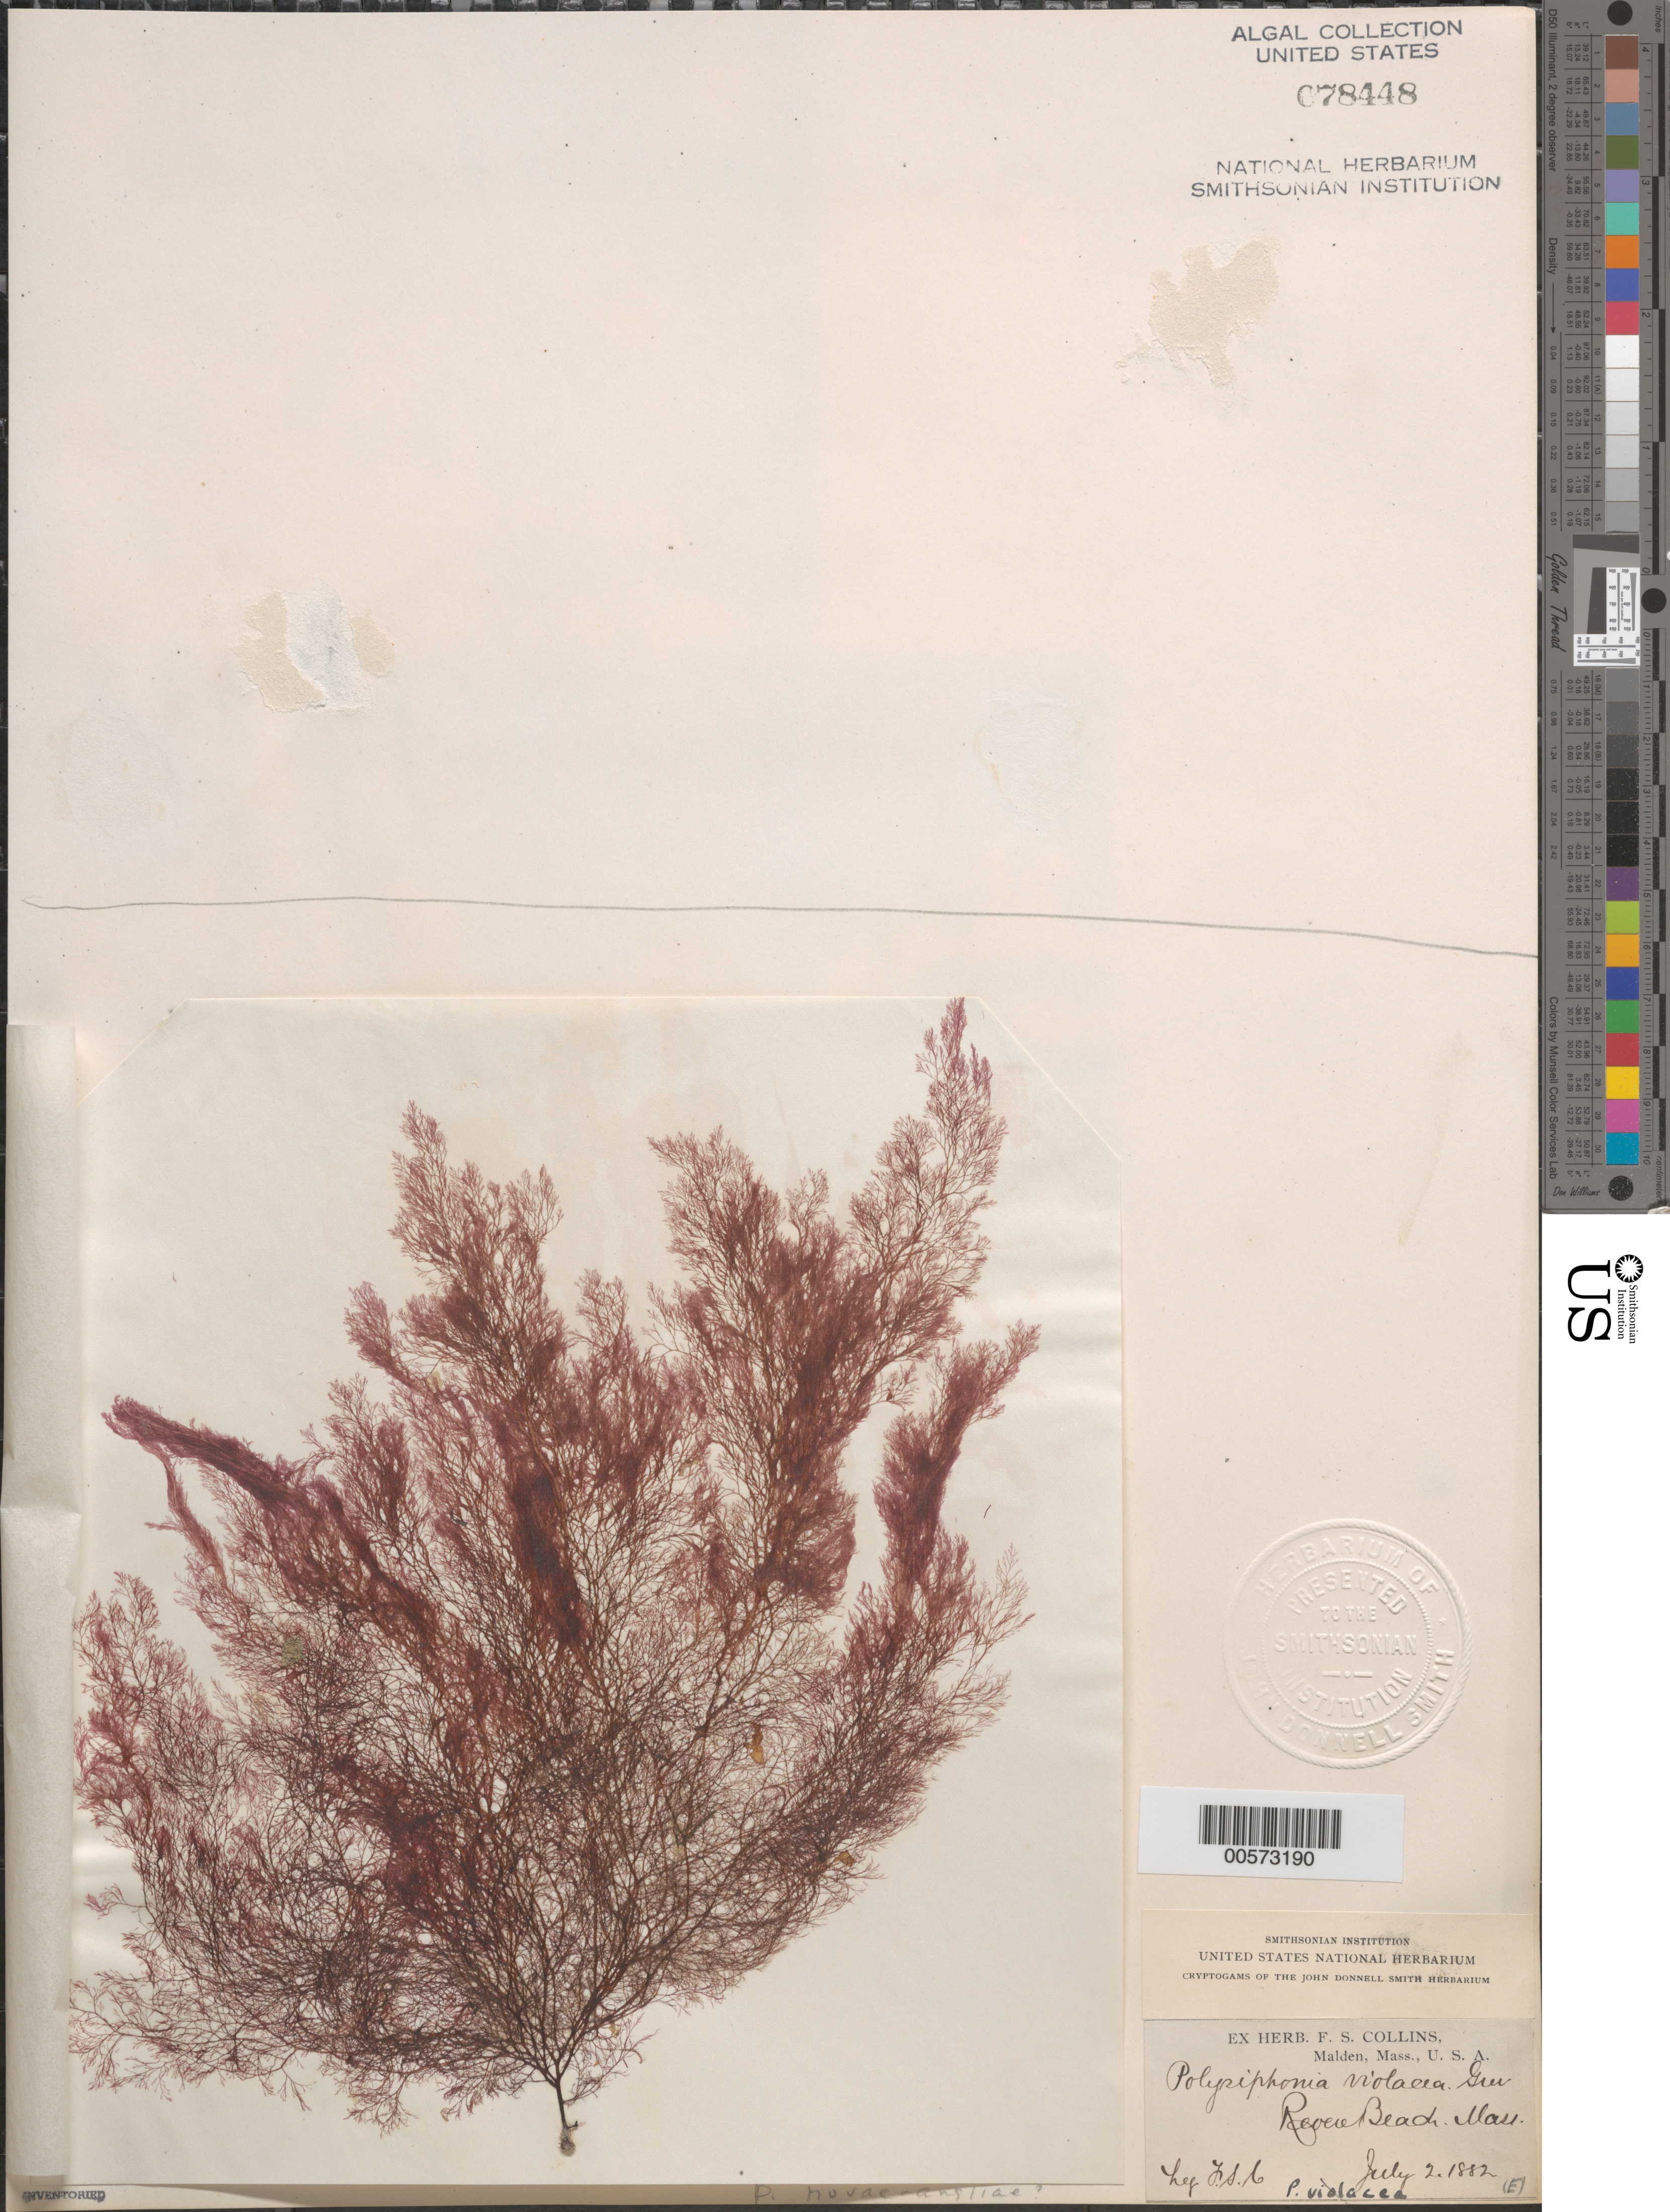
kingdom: Plantae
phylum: Rhodophyta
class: Florideophyceae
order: Ceramiales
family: Rhodomelaceae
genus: Melanothamnus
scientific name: Melanothamnus harveyi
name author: (Bailey) Diaz-Tapia & C.A. Maggs in Diaz-Tapia et al.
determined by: Algae name updating Project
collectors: F. Collins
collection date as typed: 02 Jul 1882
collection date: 1882-07-02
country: United States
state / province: Massachusetts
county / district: Suffolk County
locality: Revere Beach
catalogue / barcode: US 78448